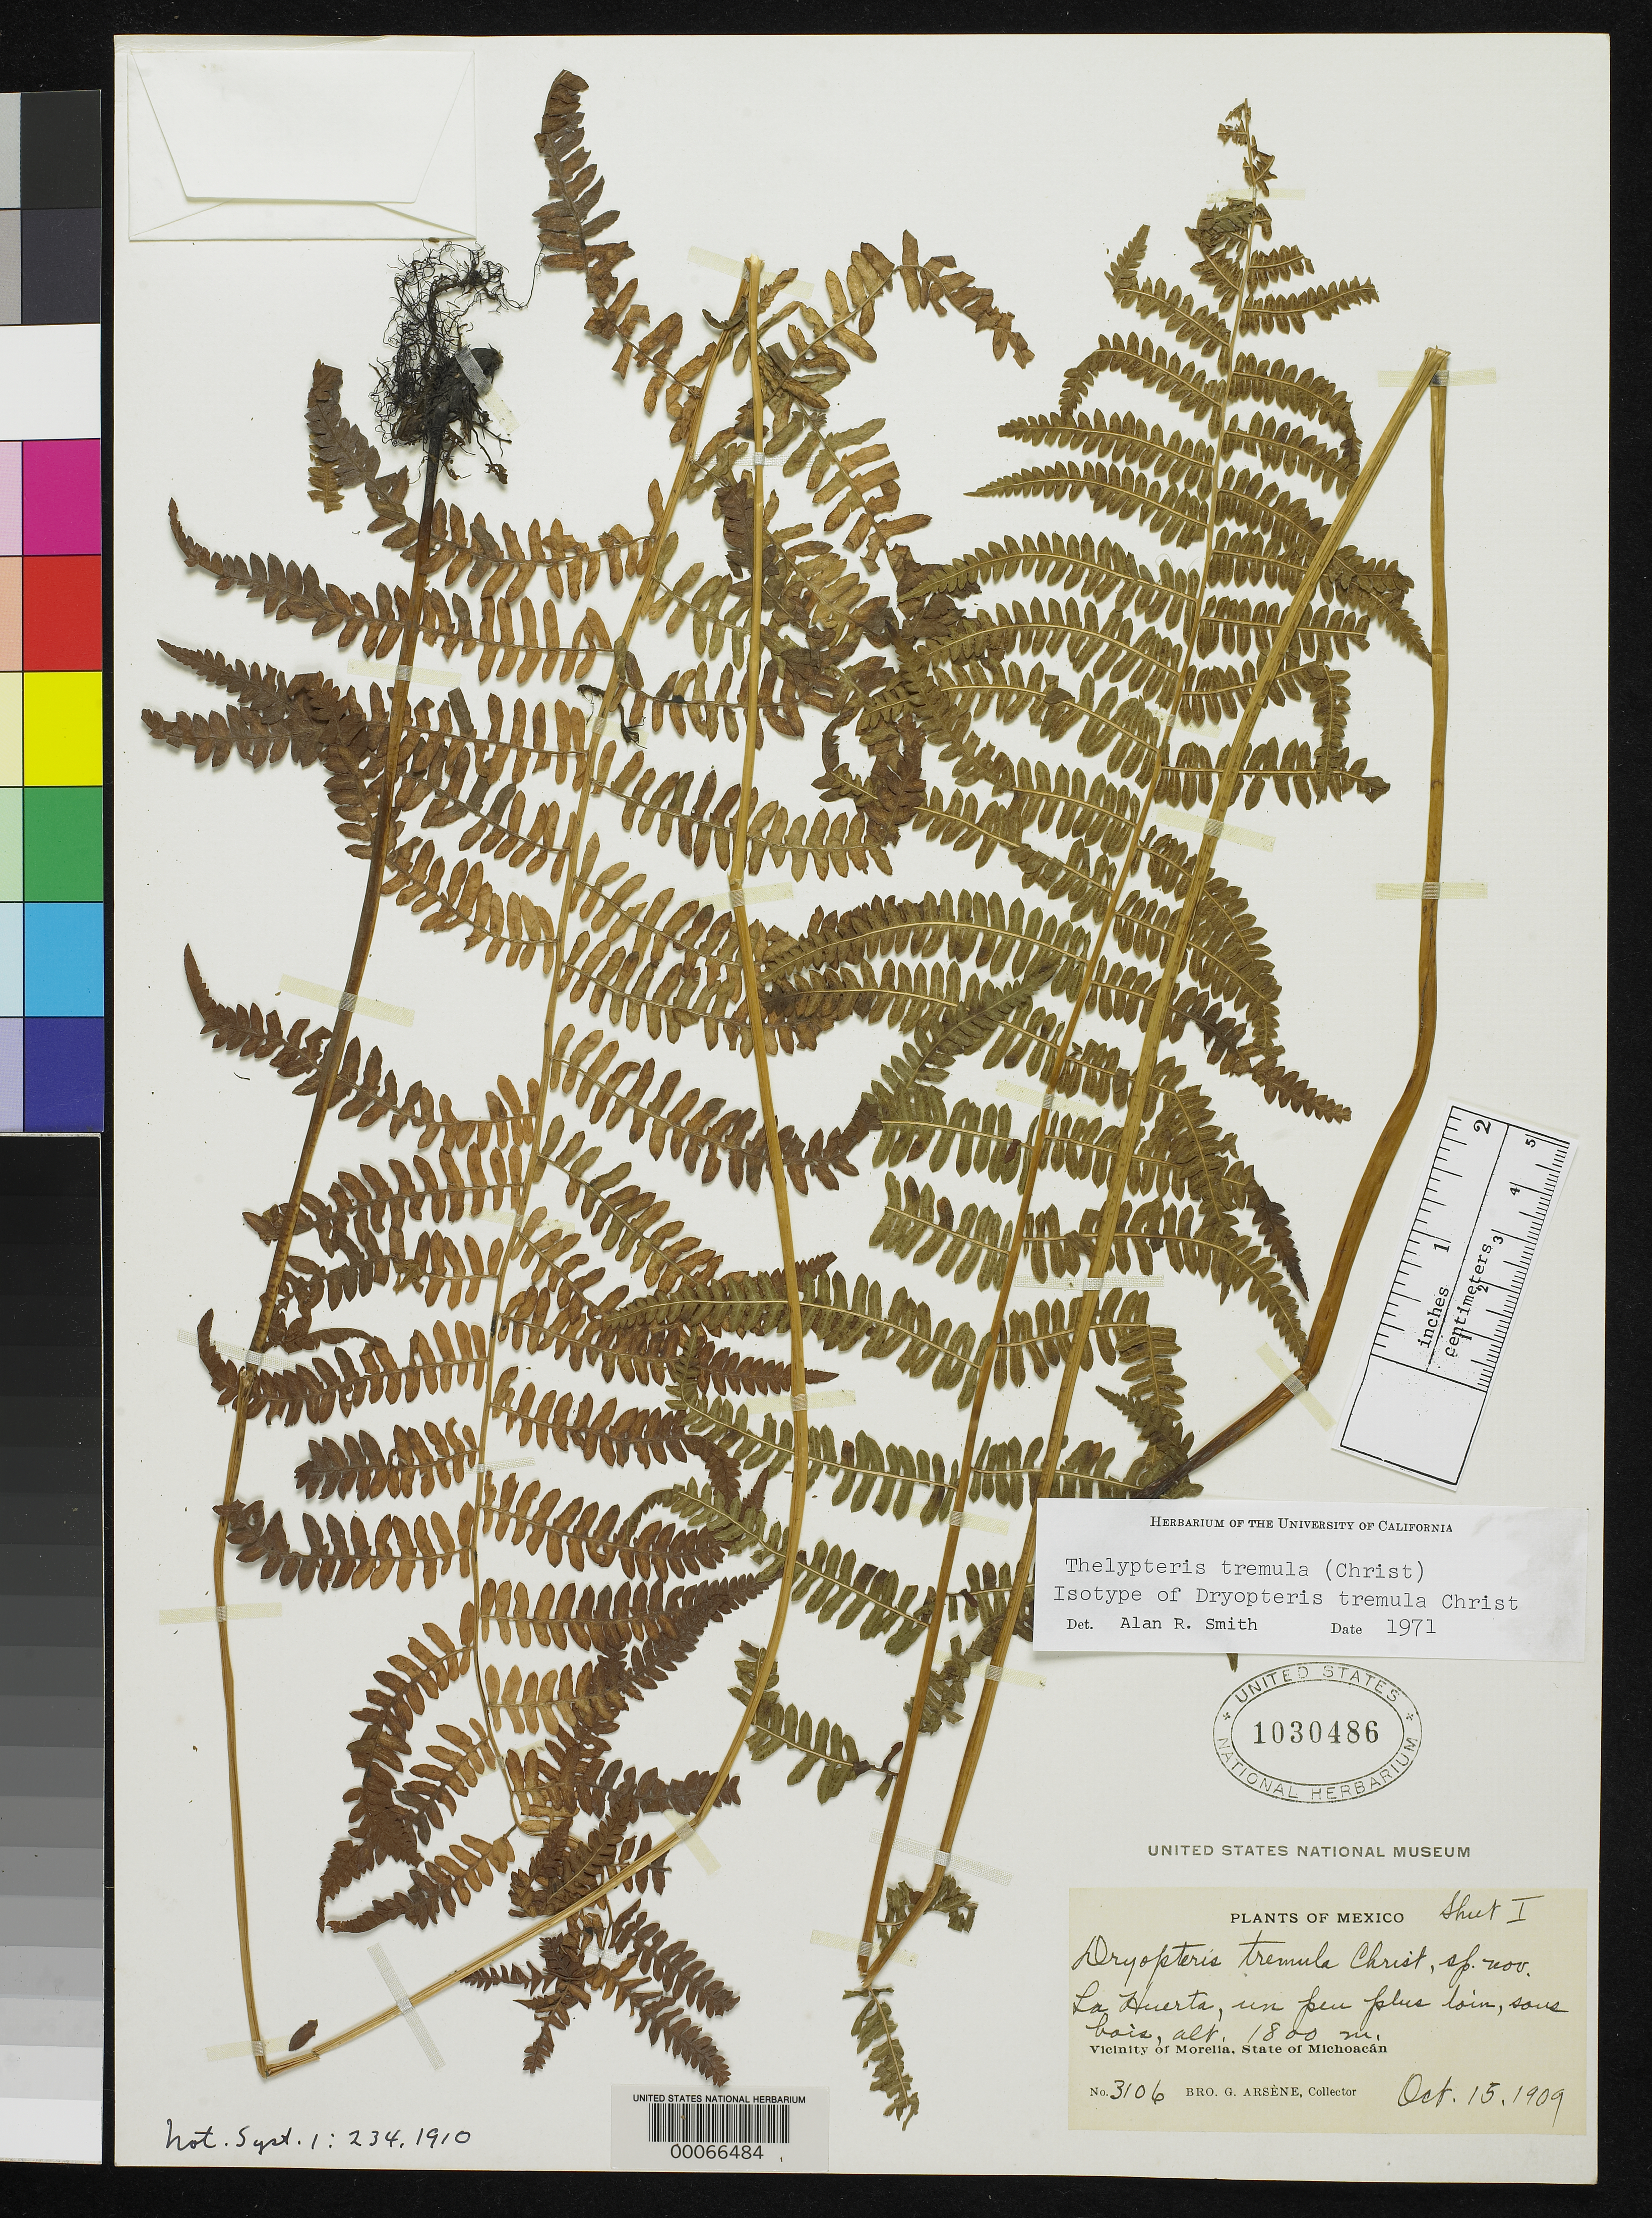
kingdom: Plantae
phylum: Tracheophyta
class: Polypodiopsida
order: Polypodiales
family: Dryopteridaceae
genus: Dryopteris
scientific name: Dryopteris tremula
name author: Christ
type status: Isotype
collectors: Bro. G. Arsène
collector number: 3106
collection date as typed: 15 Oct 1909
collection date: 1909-10-15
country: Mexico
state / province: Michoacán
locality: Vicinity of Morelia.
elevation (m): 1800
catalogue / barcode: US 1030486